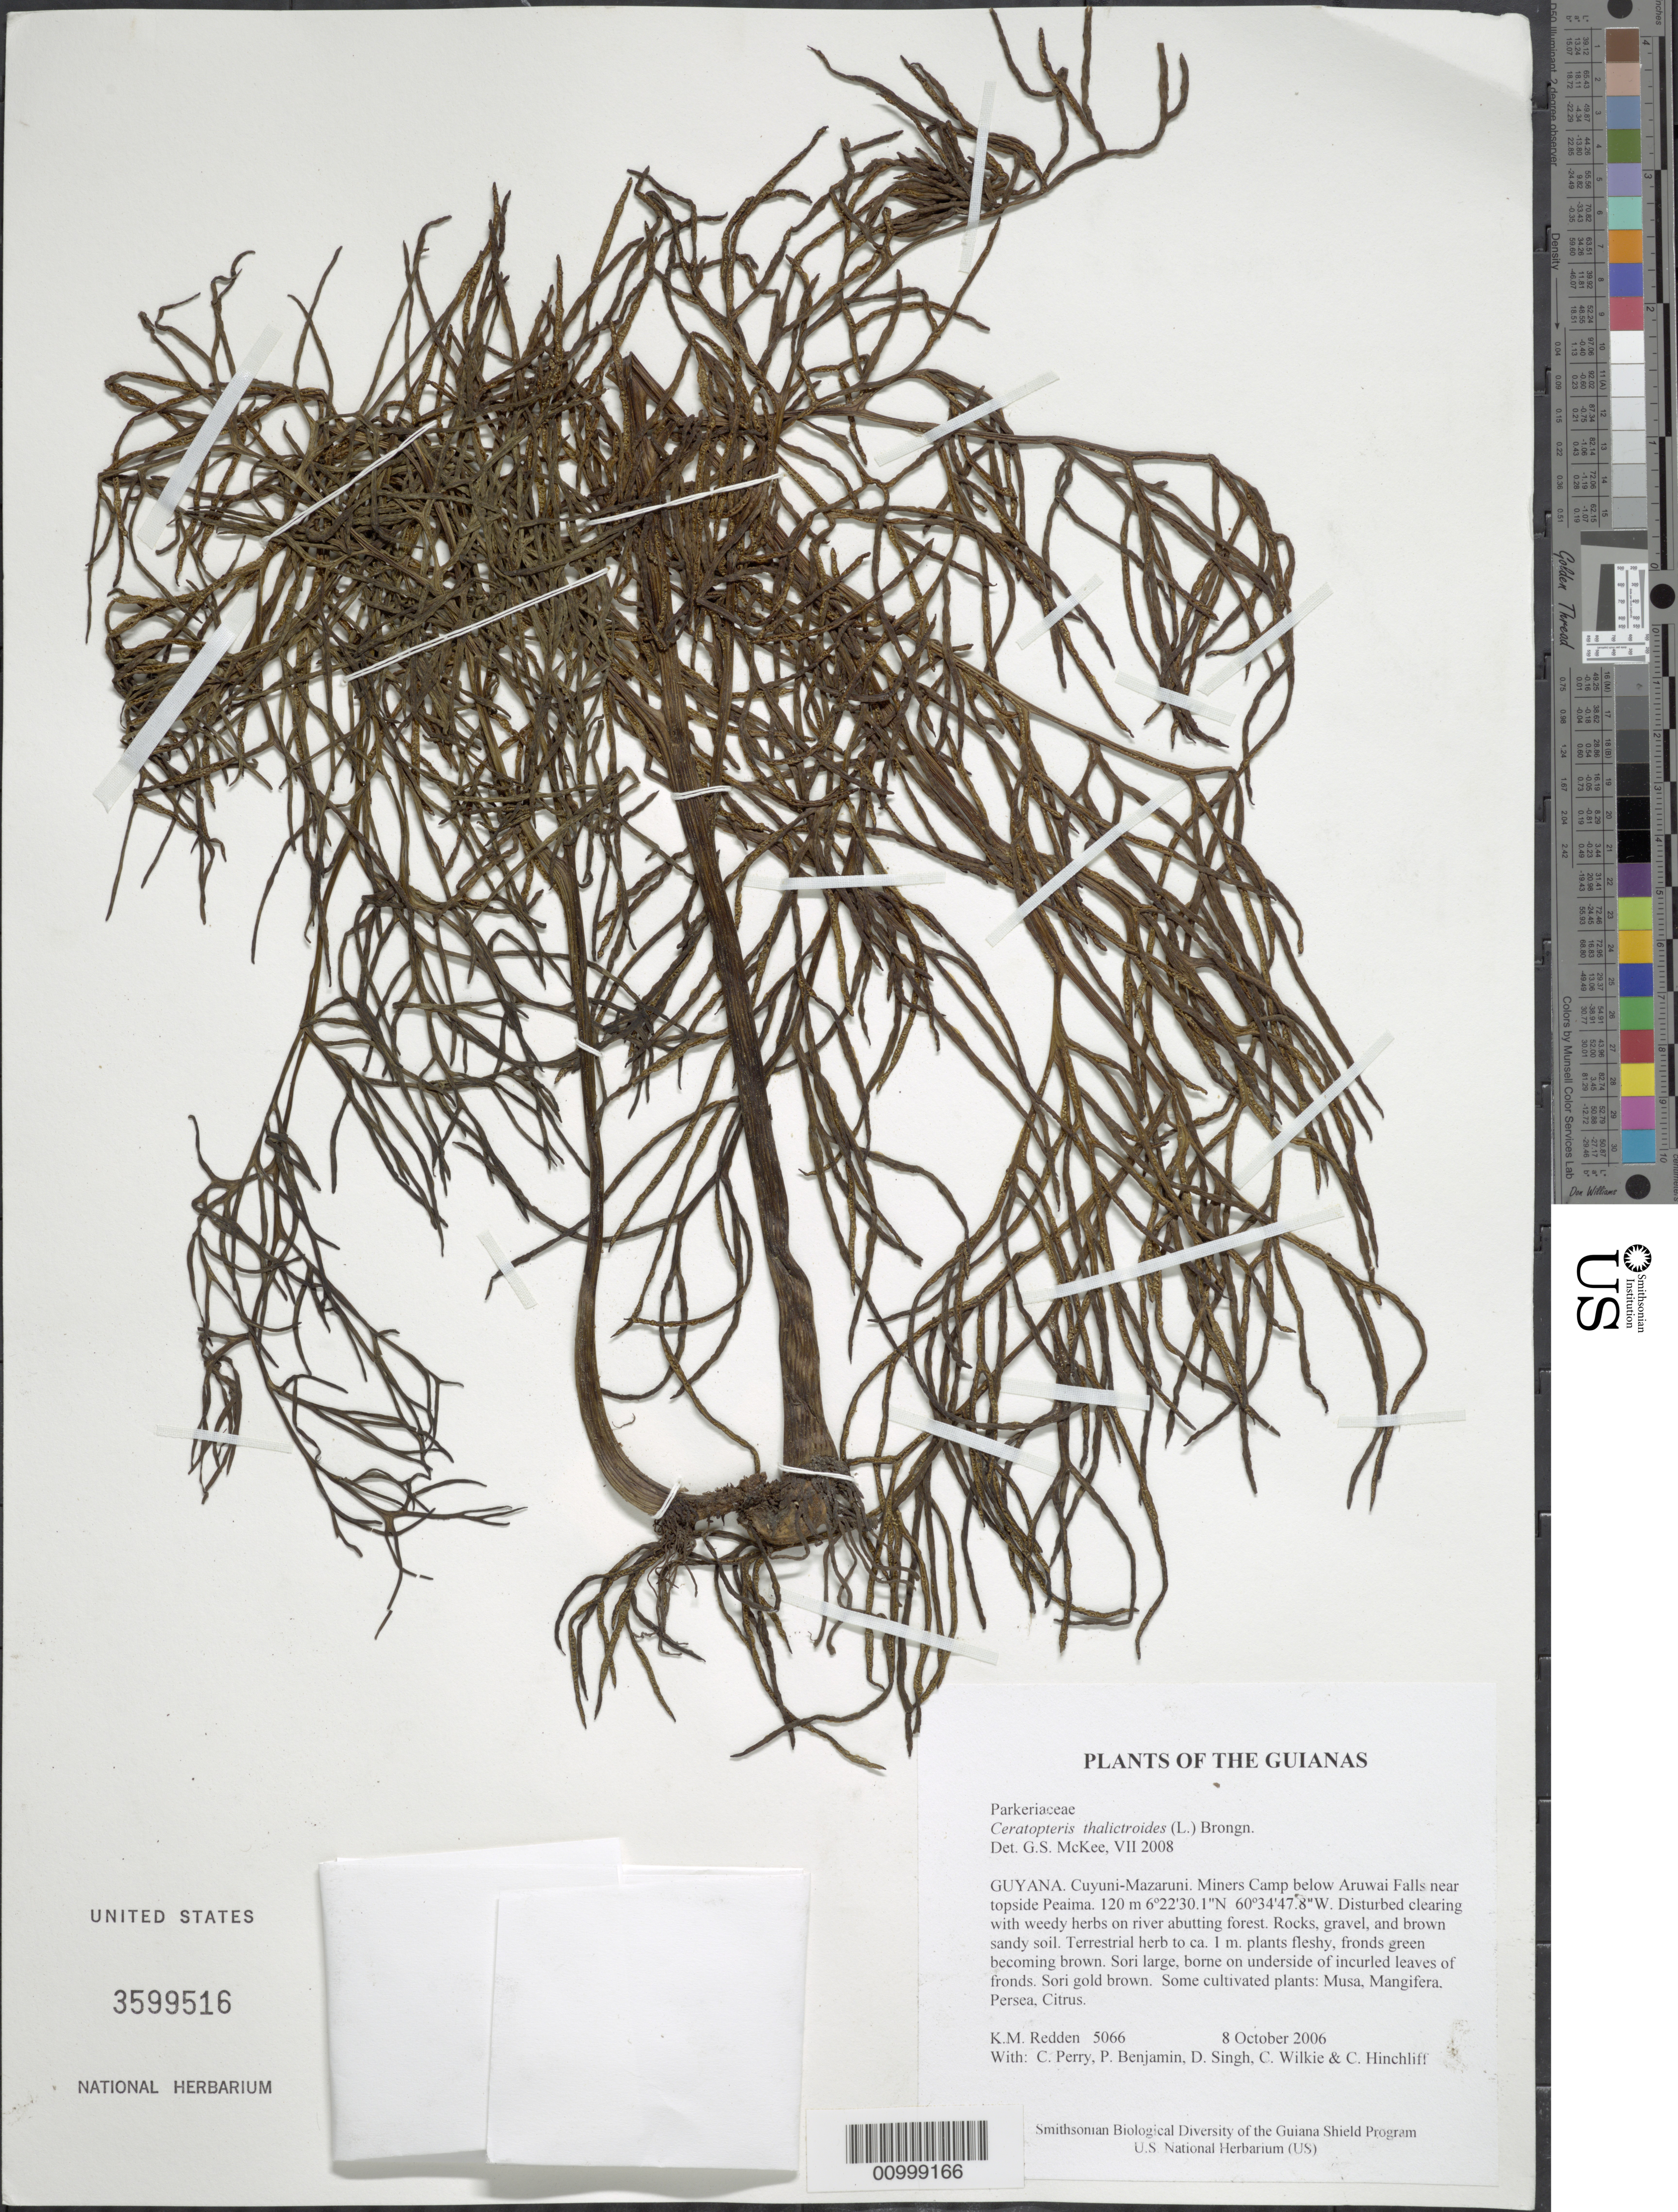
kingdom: Plantae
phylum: Tracheophyta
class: Polypodiopsida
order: Polypodiales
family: Pteridaceae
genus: Ceratopteris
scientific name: Ceratopteris thalictroides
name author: (L.) Brongn.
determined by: McKee, G. S., (US), NMNH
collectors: K. M. Redden, C. Perry, P. Benjamin, D. Singh, C. Wilkie & C. E. Hinchliff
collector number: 5066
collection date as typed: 8 October 2006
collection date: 2006-10-08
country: Guyana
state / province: Cuyuni-Mazaruni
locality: Miners Camp below Arawai Falls near topside Peaima.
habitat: Disturbed clearing with weedy herbs on river abutting forest. Rocks, gravel, and brown sandy soil. Some cultivated plants: Musa, Mangifera, Persea, Citrus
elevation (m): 120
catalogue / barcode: US 3599516